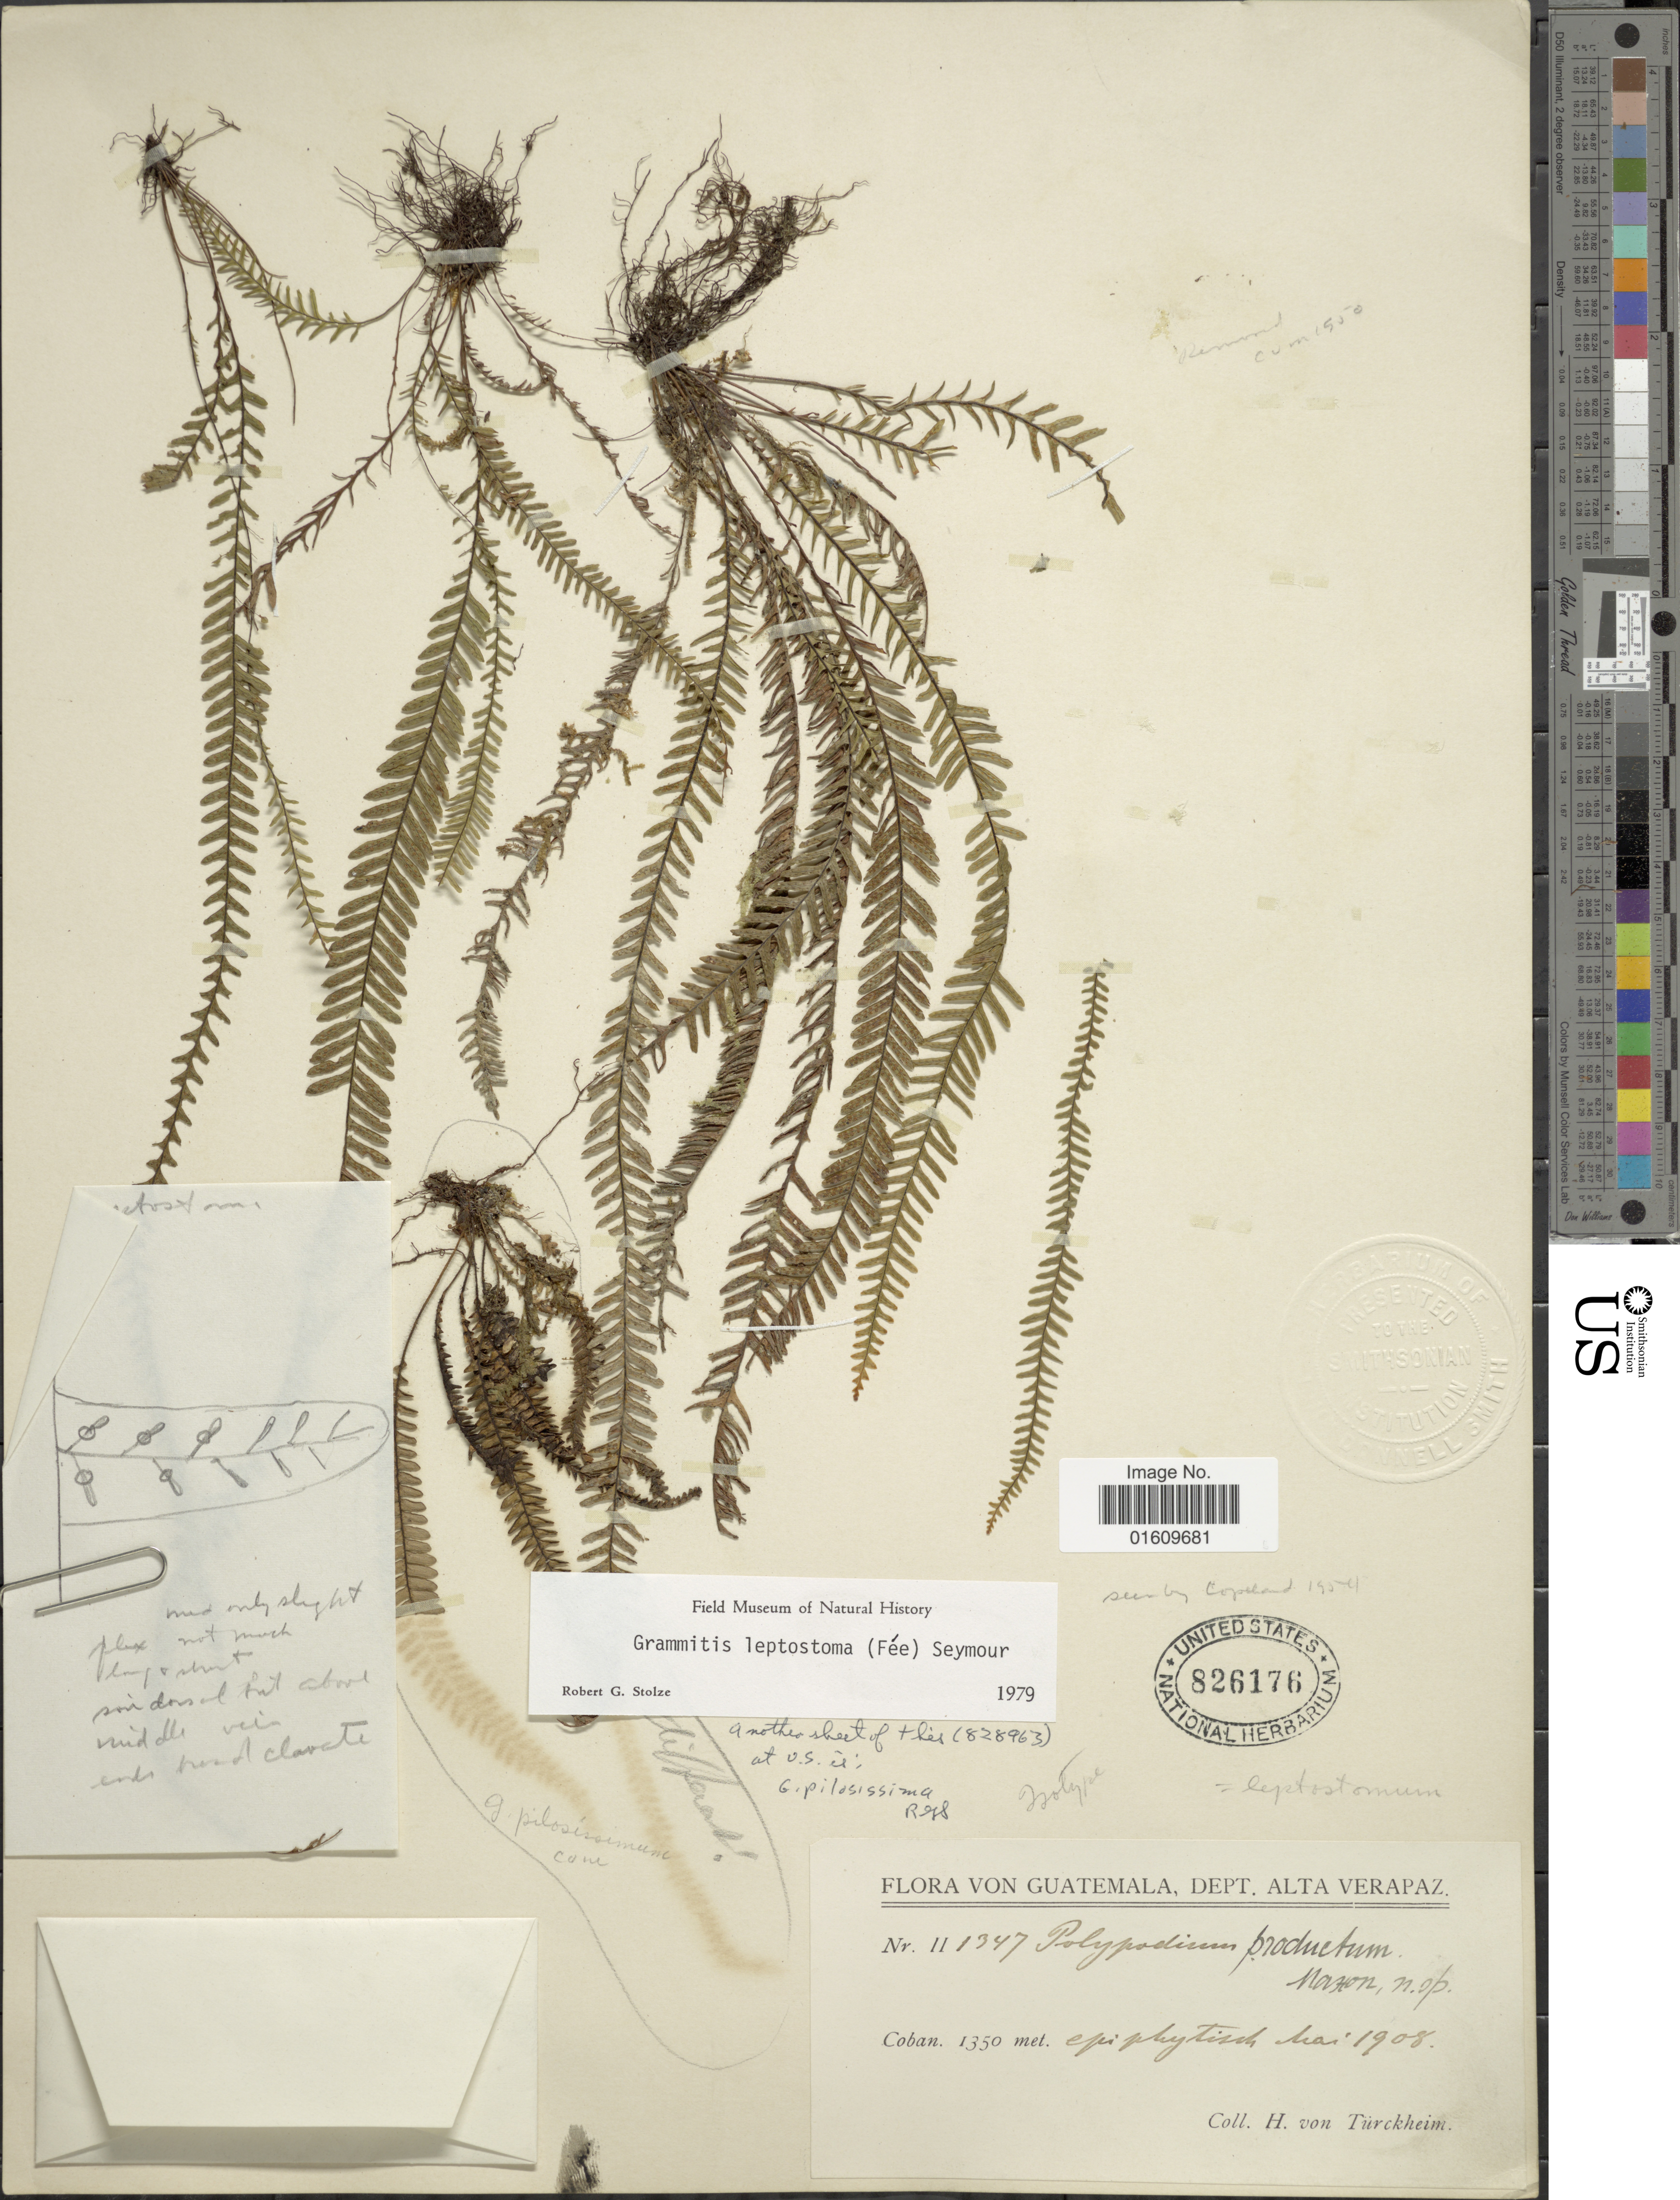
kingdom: Plantae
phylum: Tracheophyta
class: Polypodiopsida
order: Polypodiales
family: Polypodiaceae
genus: Melpomene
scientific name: Melpomene leptostoma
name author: (Fée) A.R. Sm. & R.C. Moran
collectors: H. von Türckheim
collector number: II 1347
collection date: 1908-05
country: Guatemala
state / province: Alta Verapaz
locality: Dept. Alta Verapaz, Coban.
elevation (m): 1350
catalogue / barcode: US 826176